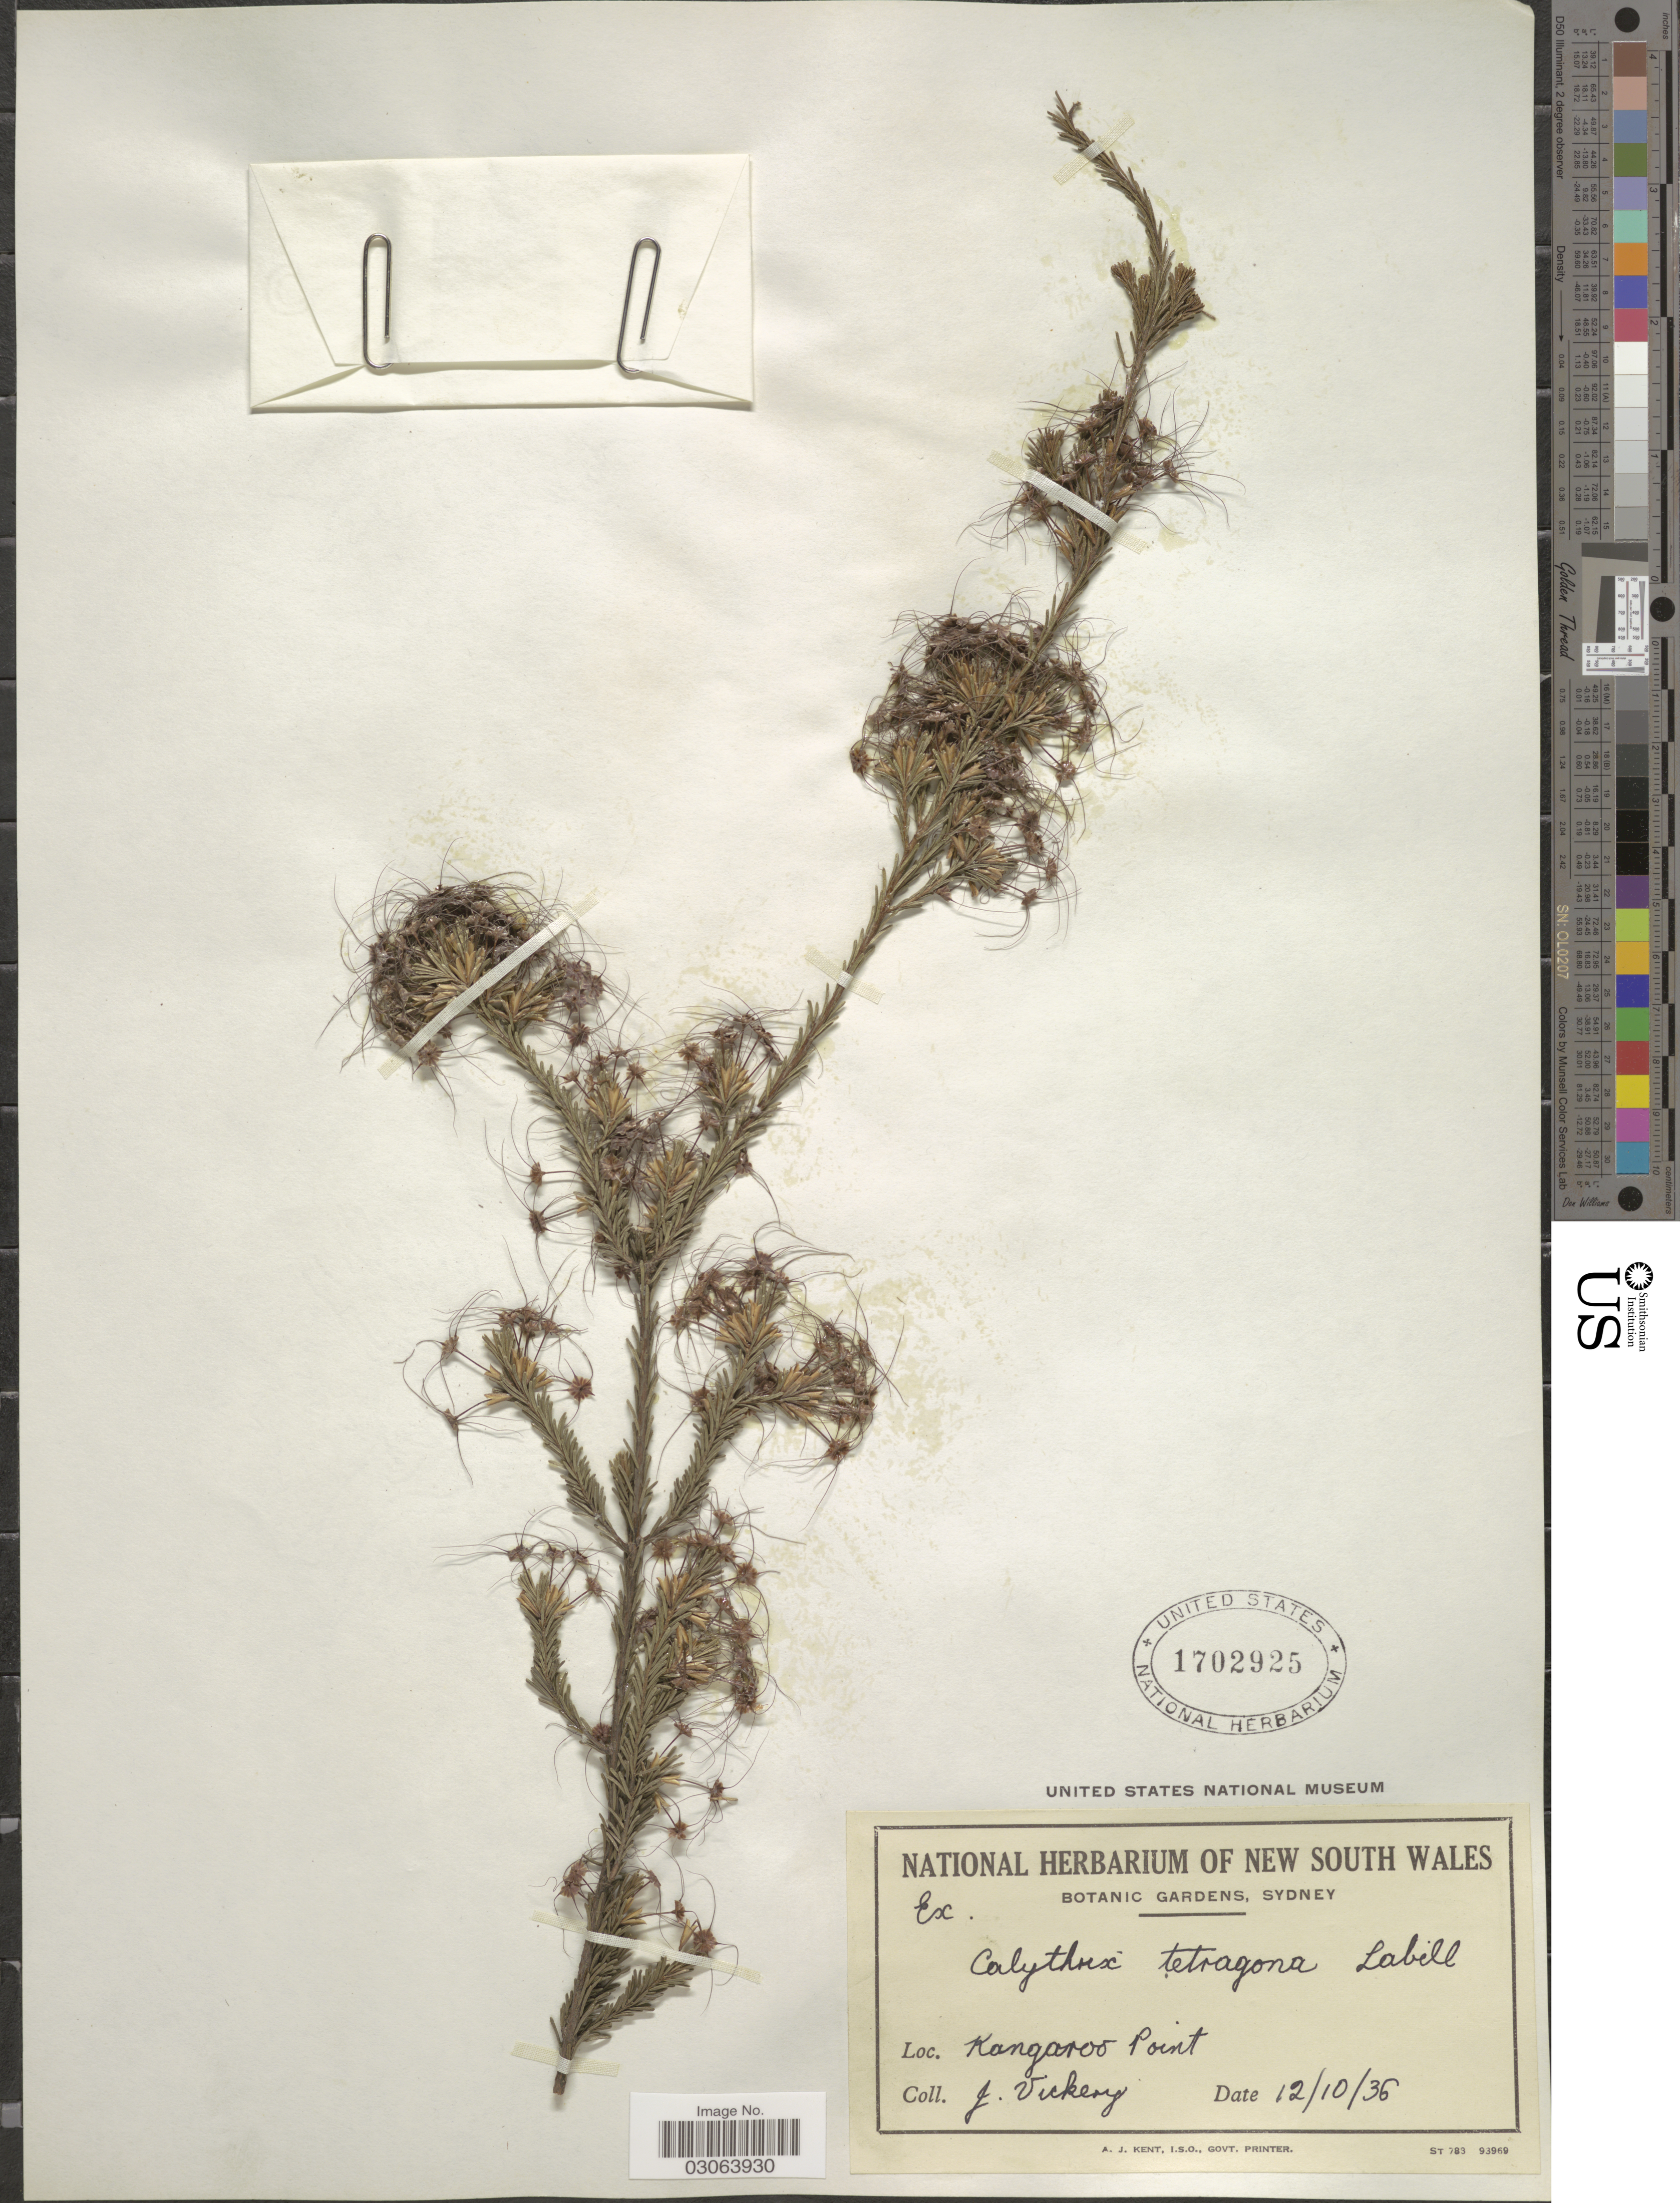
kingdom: Plantae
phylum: Tracheophyta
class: Magnoliopsida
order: Myrtales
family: Myrtaceae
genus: Calytrix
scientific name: Calytrix tetragona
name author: Labill.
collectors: J. Vickery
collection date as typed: Transcribed d/m/y: 12/10/36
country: Australia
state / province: New South Wales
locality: Kangaroo Point.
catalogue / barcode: US 1702925